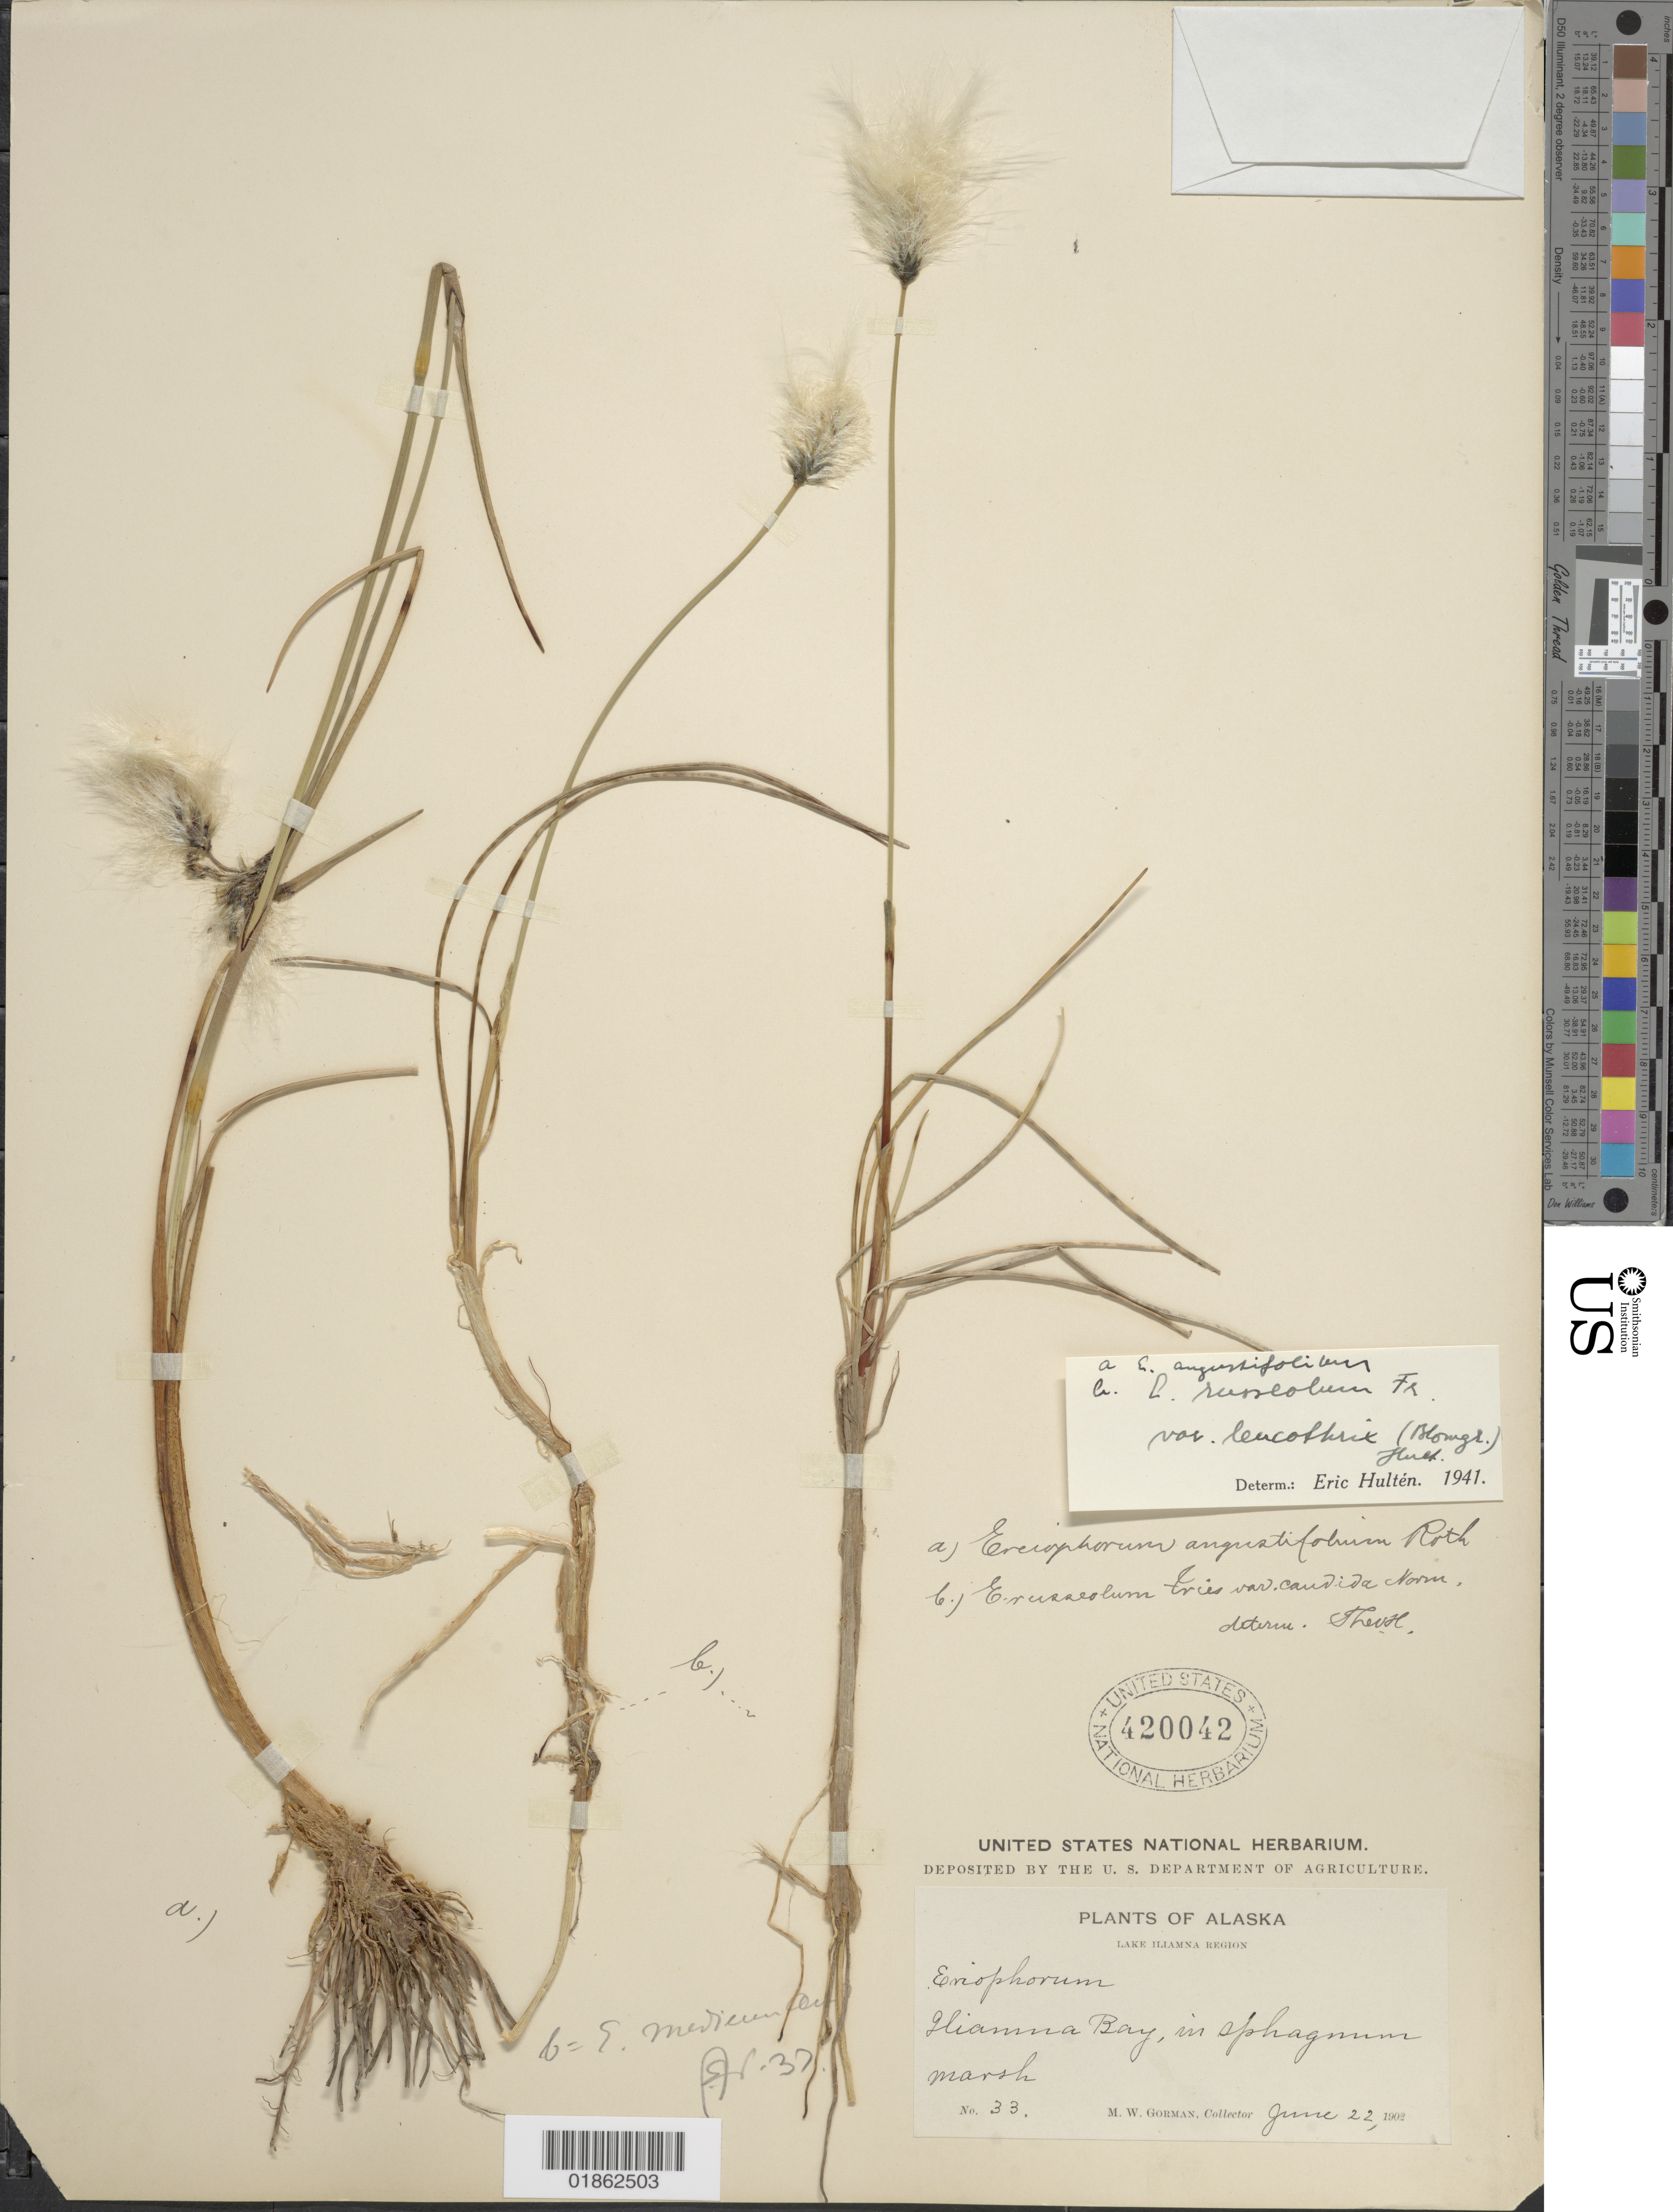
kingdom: Plantae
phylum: Tracheophyta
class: Liliopsida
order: Poales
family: Cyperaceae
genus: Eriophorum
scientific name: Eriophorum angustifolium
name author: Honck.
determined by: Hultén, [O.] Eric G.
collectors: M. W. Gorman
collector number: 33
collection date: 1902-06-22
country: United States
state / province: Alaska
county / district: Lake and Peninsula Borough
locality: Lake Lliamna Region, Lliamna Bay, in sphagnum marsh.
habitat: In sphagnum marsh.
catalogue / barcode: US 420042